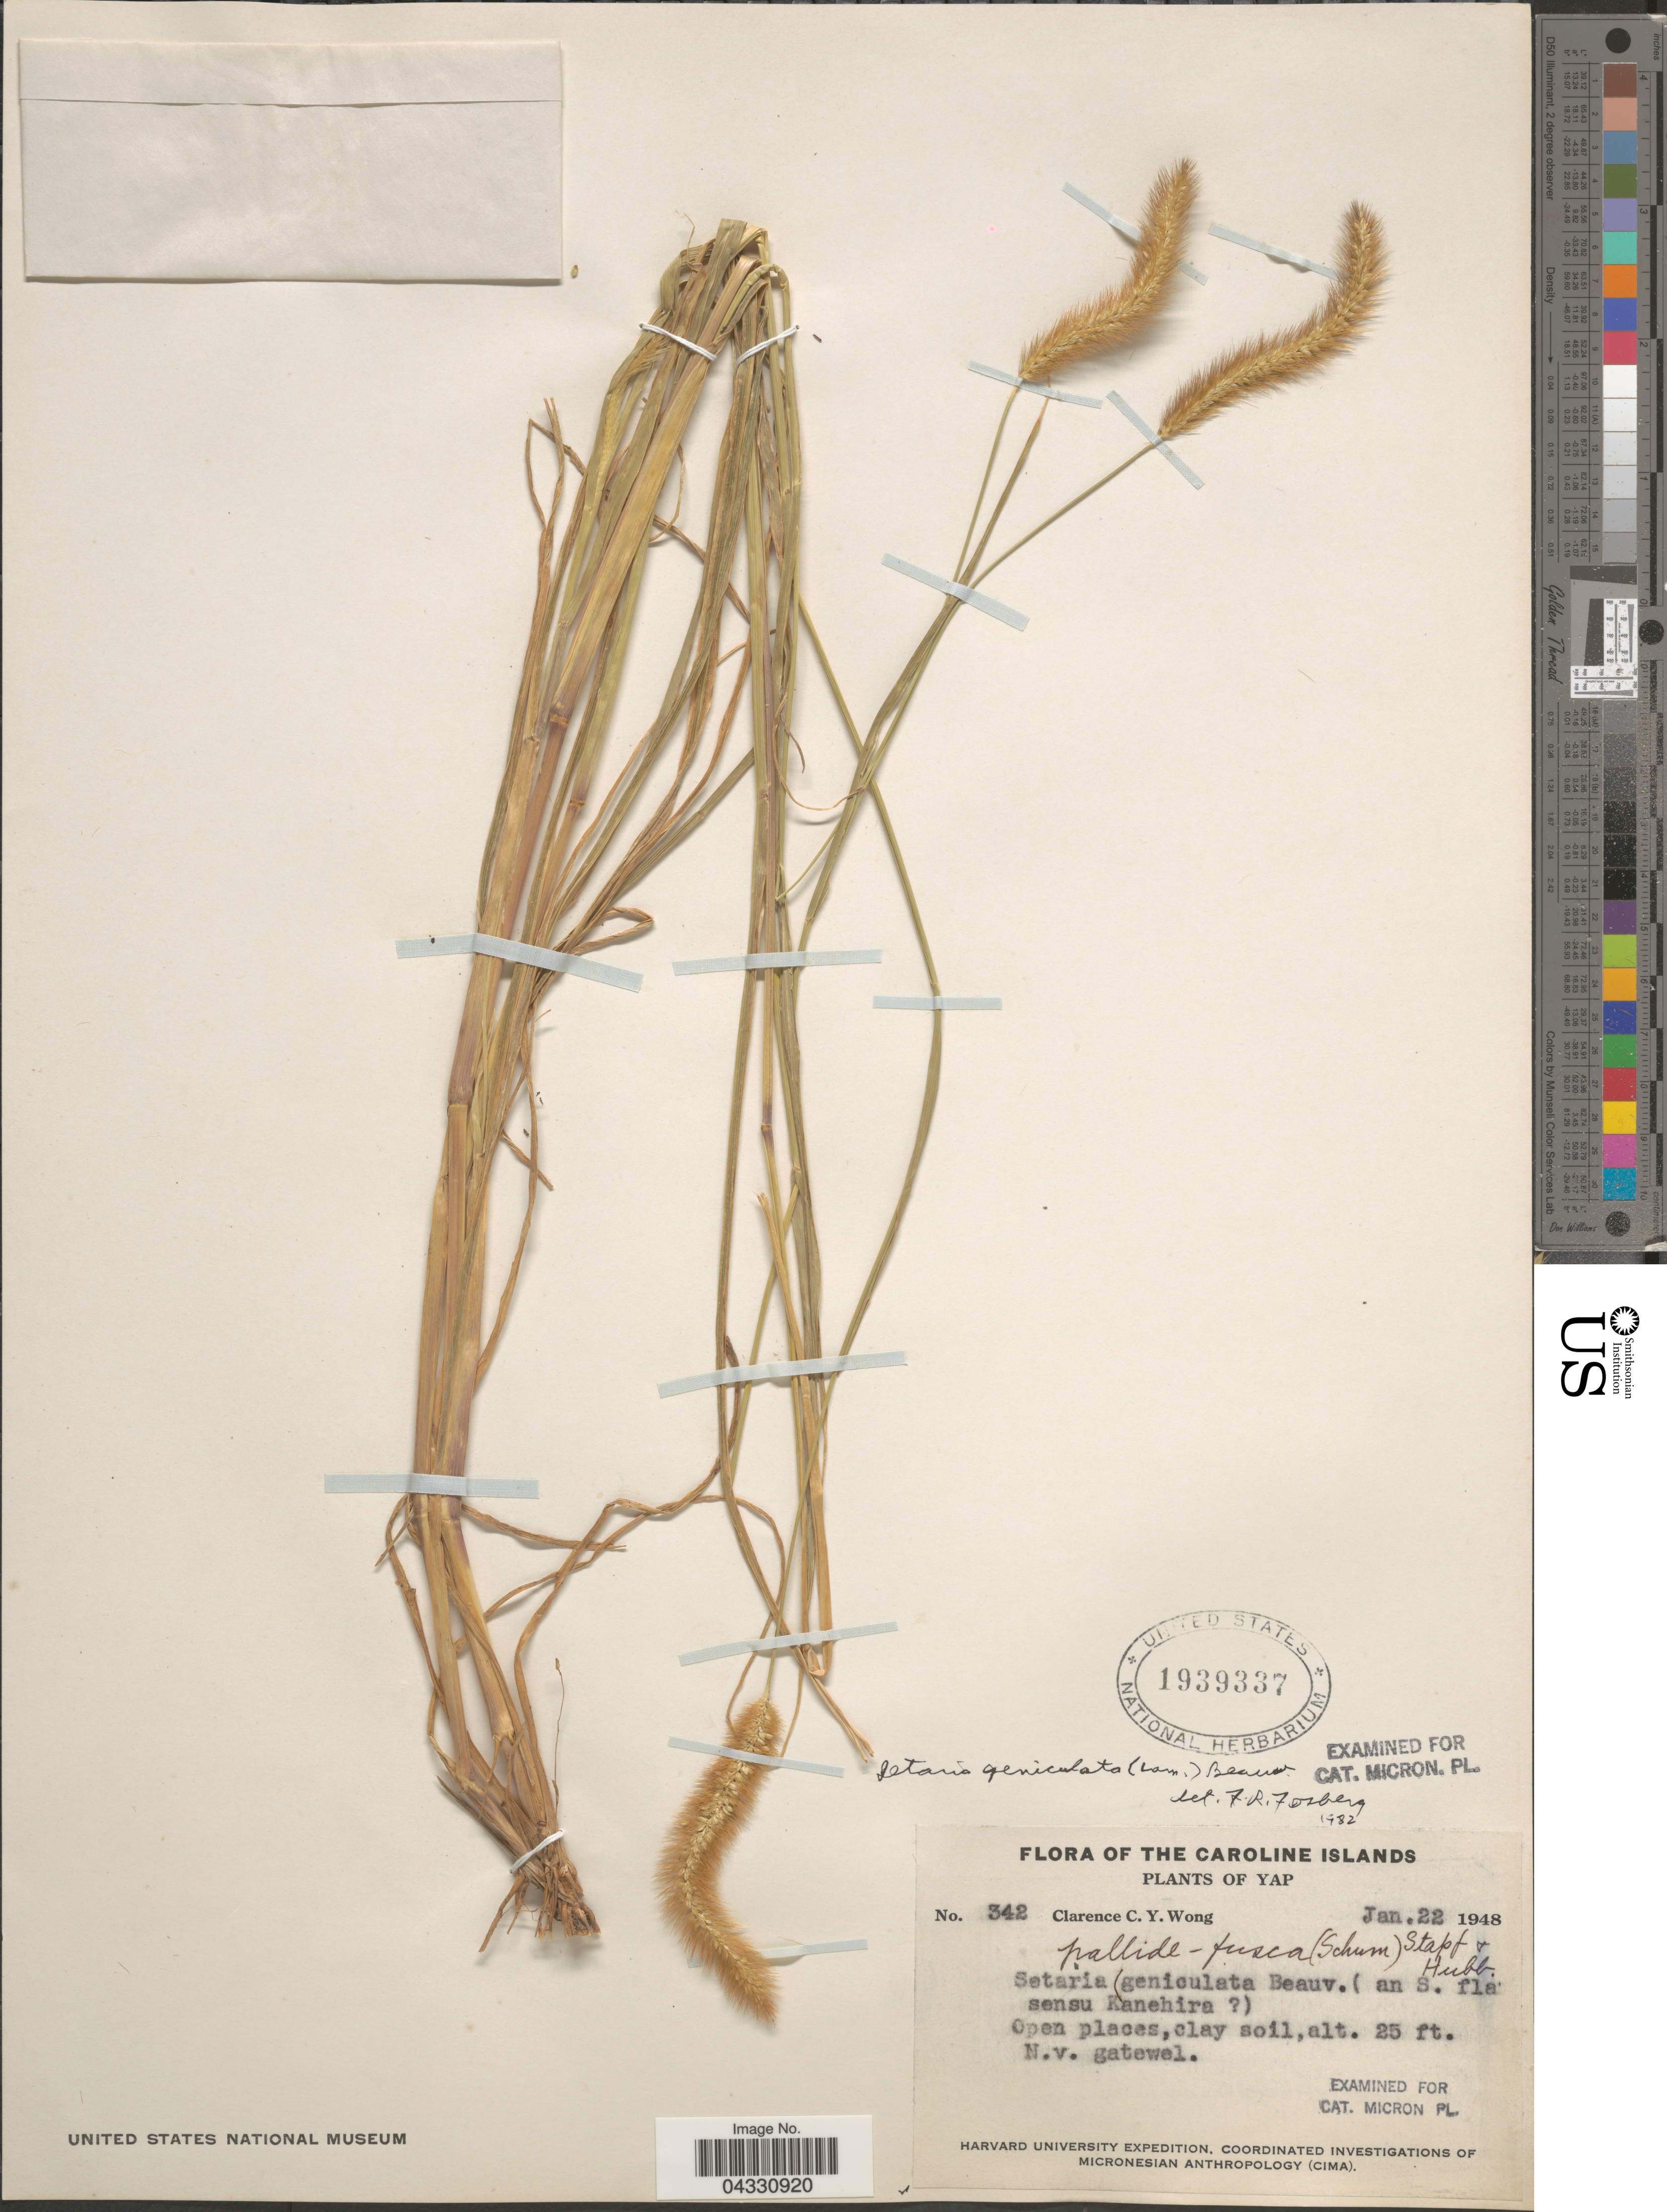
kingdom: Plantae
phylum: Tracheophyta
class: Liliopsida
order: Poales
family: Poaceae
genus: Setaria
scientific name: Setaria pallide-fusca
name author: (Schumach.) Stapf & C.E. Hubb.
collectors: C. Y. C. Wong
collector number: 342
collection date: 1948-01-22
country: Micronesia, Federated States of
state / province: Yap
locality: The Caroline Islands. Harvard University Expedition.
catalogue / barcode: US 1939337